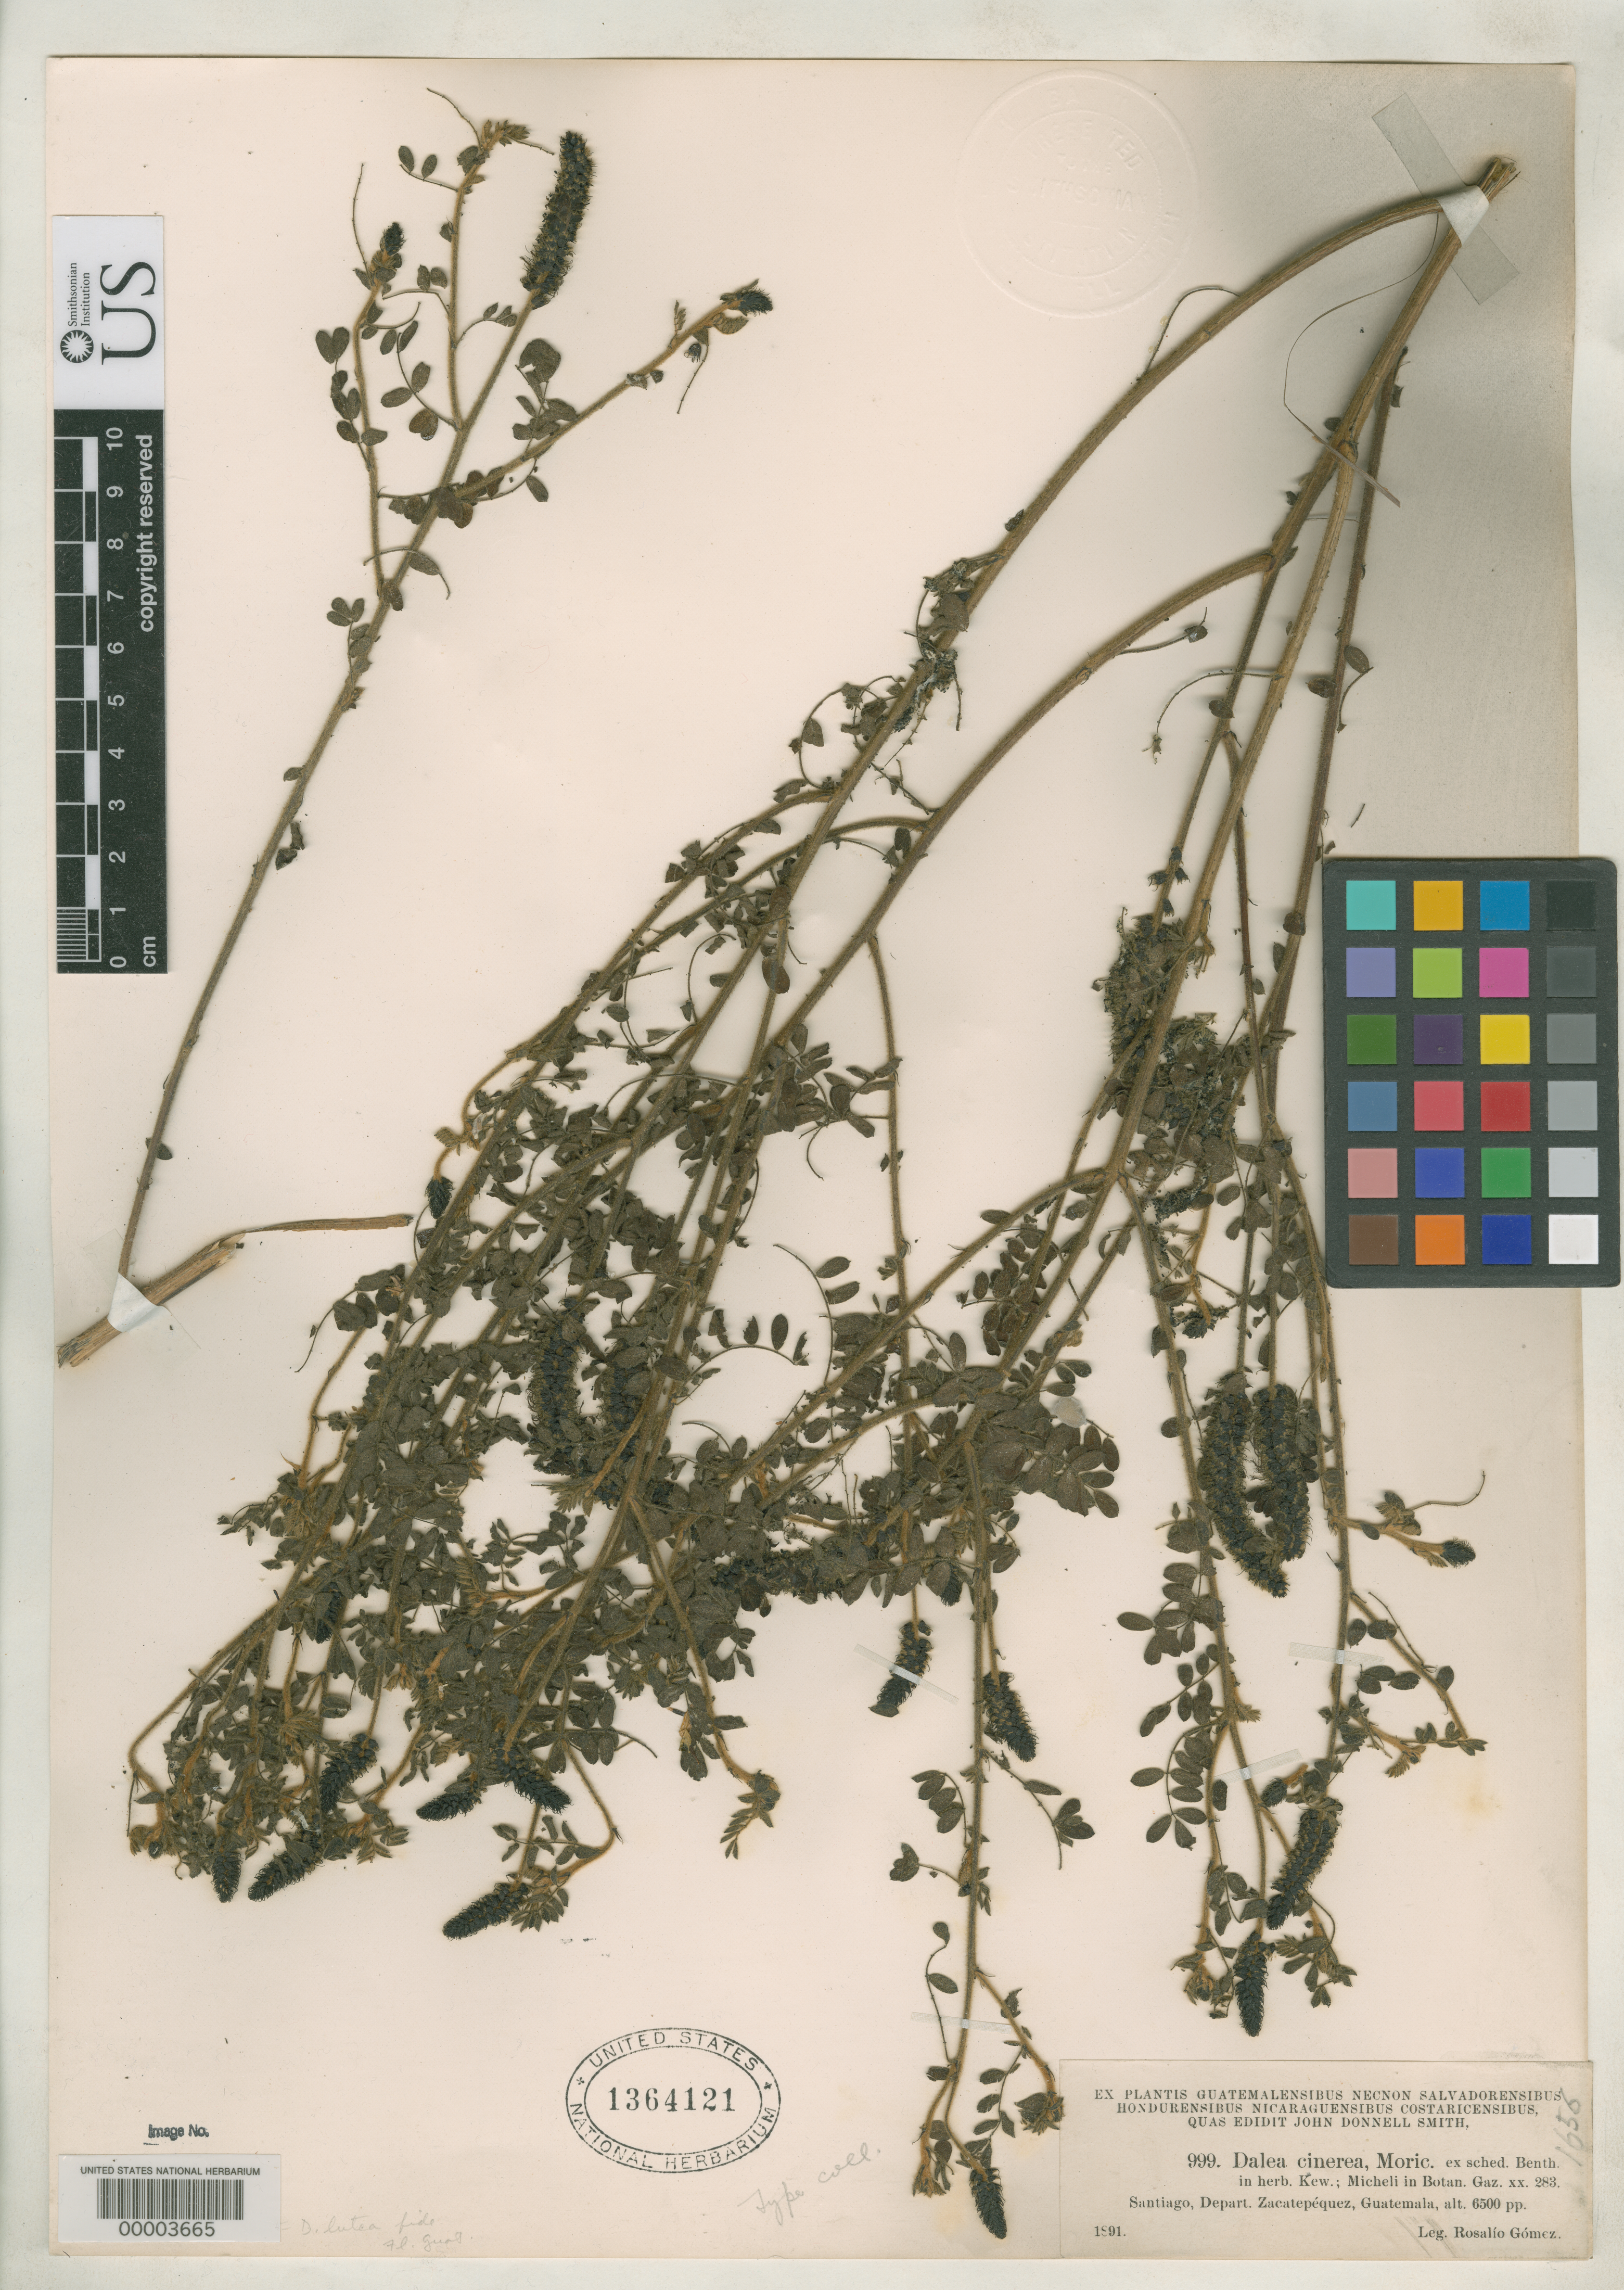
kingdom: Plantae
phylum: Tracheophyta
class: Magnoliopsida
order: Fabales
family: Fabaceae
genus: Dalea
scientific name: Dalea cinerea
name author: Moric. ex Benth.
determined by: Boggan, J. K., (US), NMNH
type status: Lectotype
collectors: R. Gómez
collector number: J.D.S. 999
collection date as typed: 1891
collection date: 1891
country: Guatemala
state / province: Sacatepéquez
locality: Santiago, Depart. Zacatepéquez.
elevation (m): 1981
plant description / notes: Currently accepted name as cited by Barneby, Mem. New York Bot. Gard. 27: 480-481 (1977). Name attribution ambiguous; author cited by Barneby (1977) as "Moric. ex Micheli ap. Donn. Sm."; Specimen ex John Donnell Smith herbarium.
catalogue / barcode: US 1364121